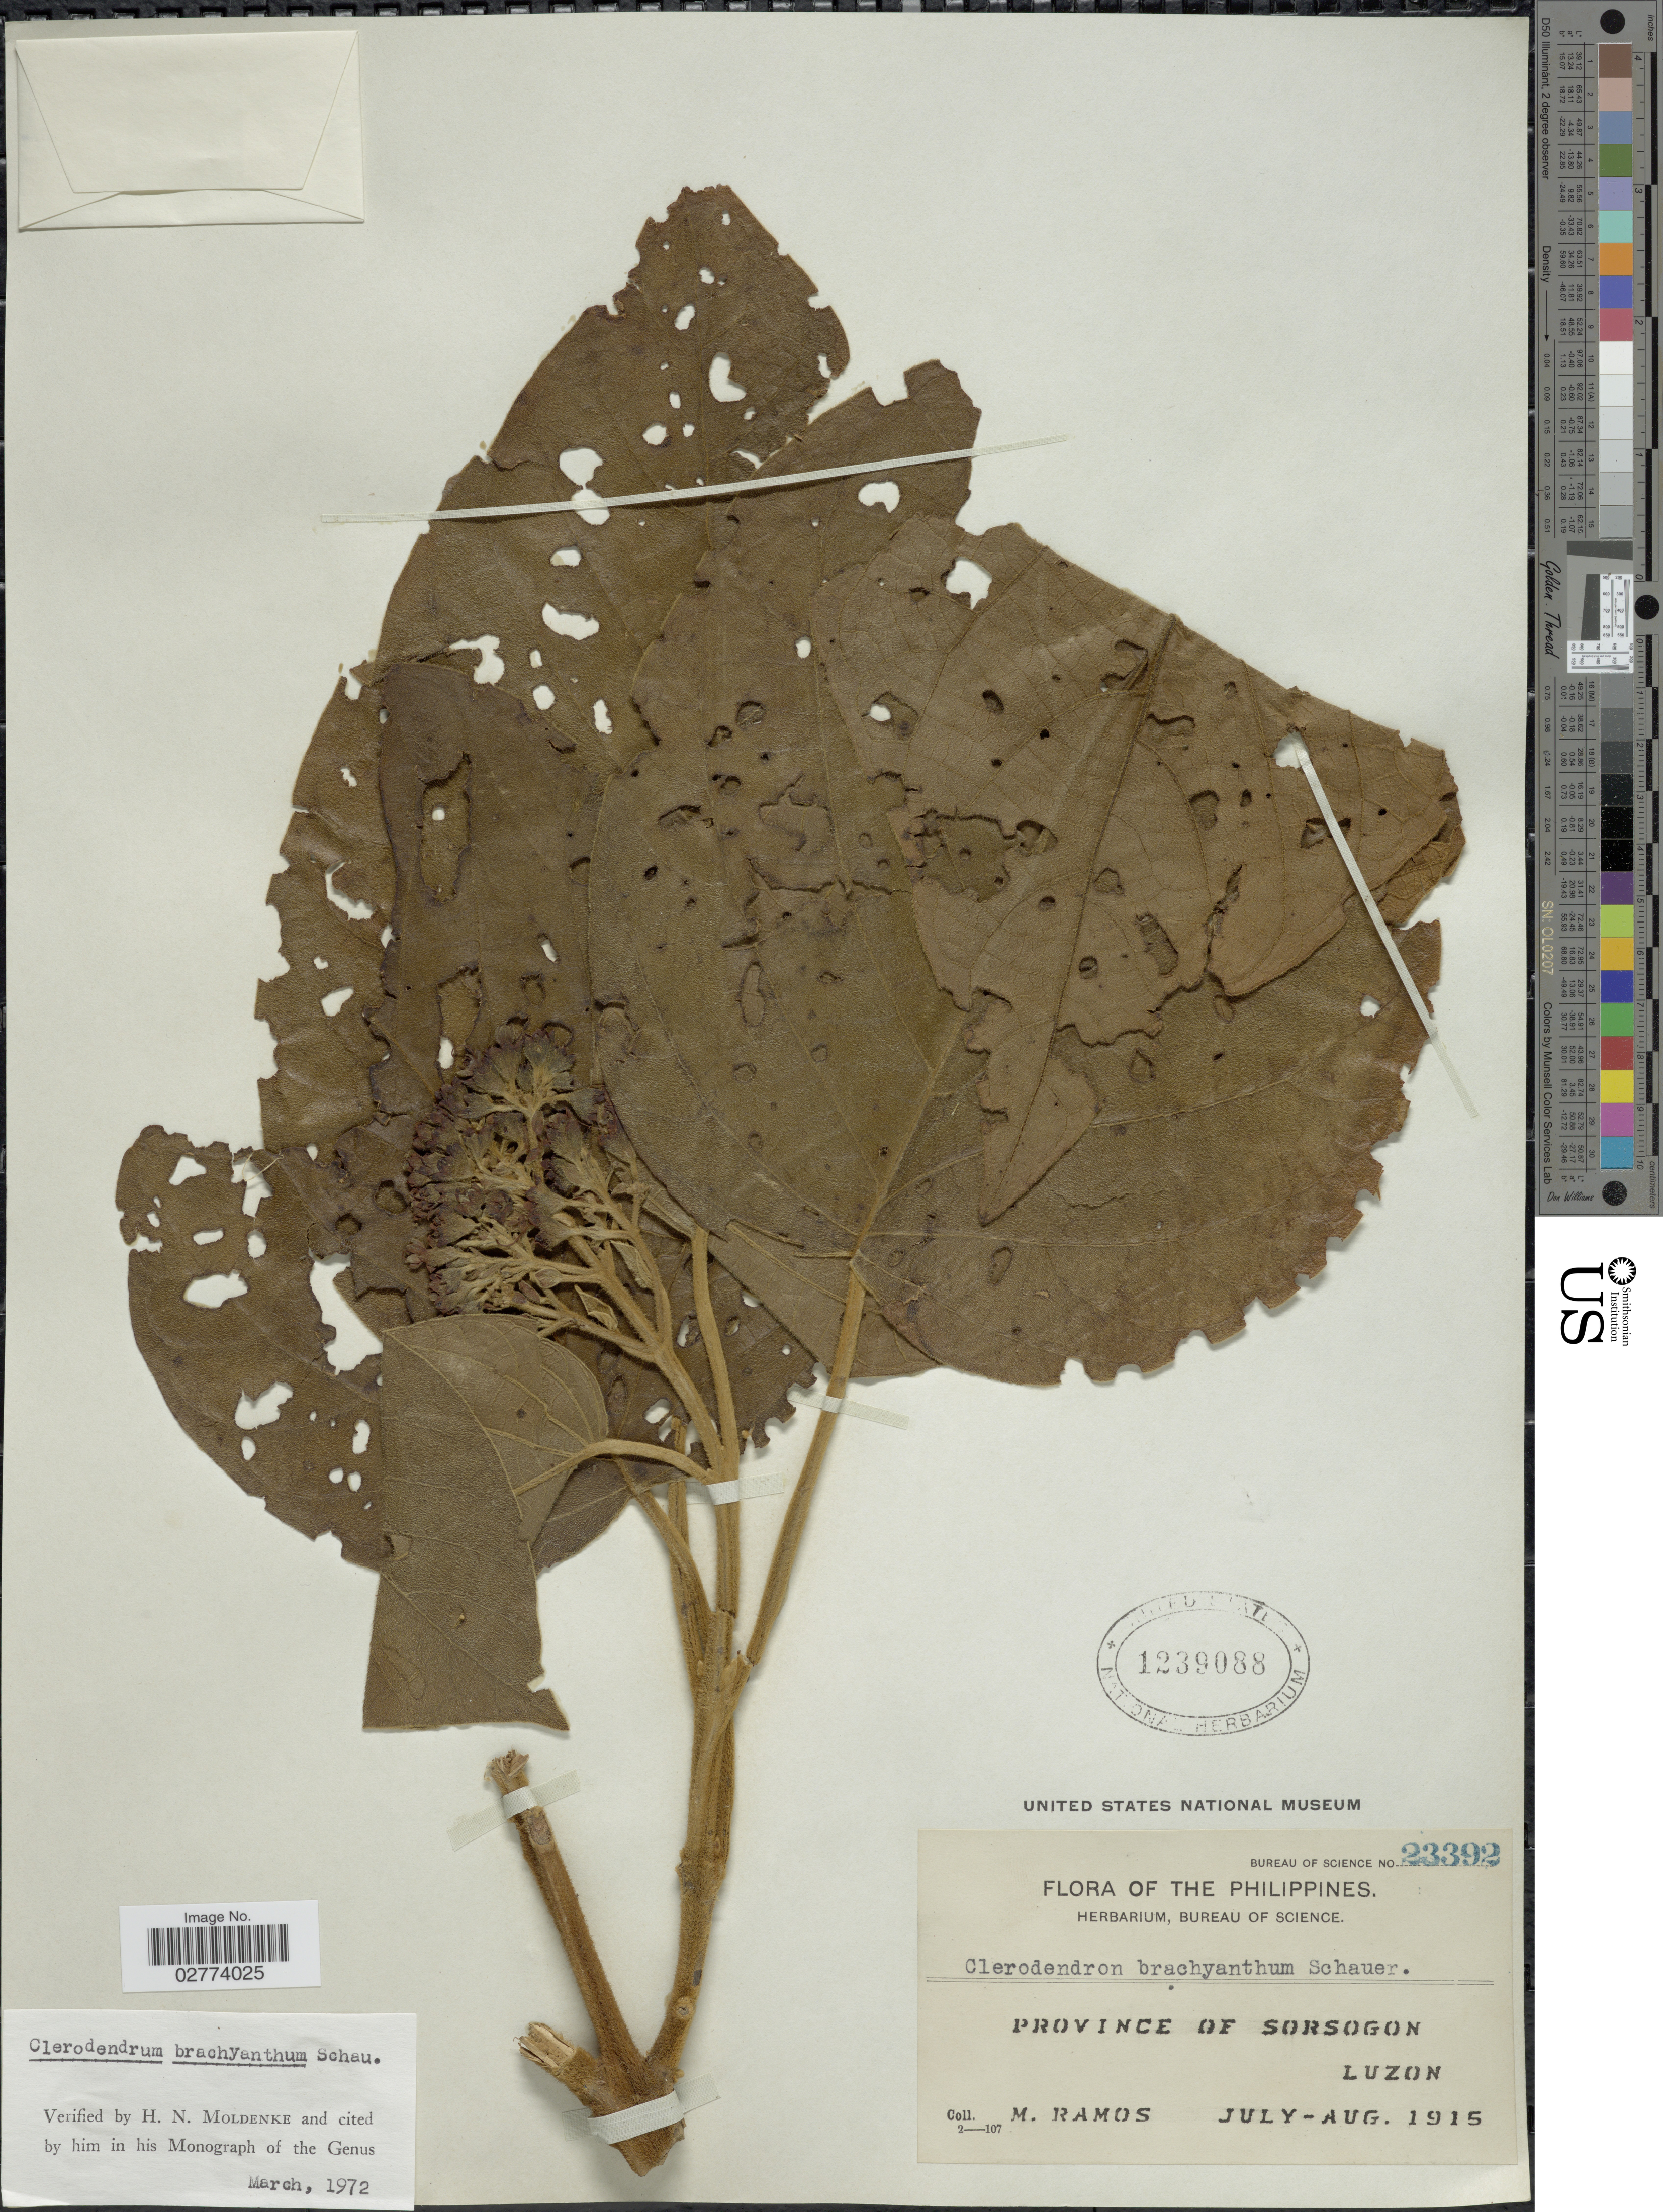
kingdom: Plantae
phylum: Tracheophyta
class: Magnoliopsida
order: Lamiales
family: Lamiaceae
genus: Clerodendrum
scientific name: Clerodendrum brachyanthum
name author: Schauer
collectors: M. Ramos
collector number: Bureau of Science 23392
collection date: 1915-07/1915-08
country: Philippines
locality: Province of Sorsogon, Luzon.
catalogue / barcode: US 1239088